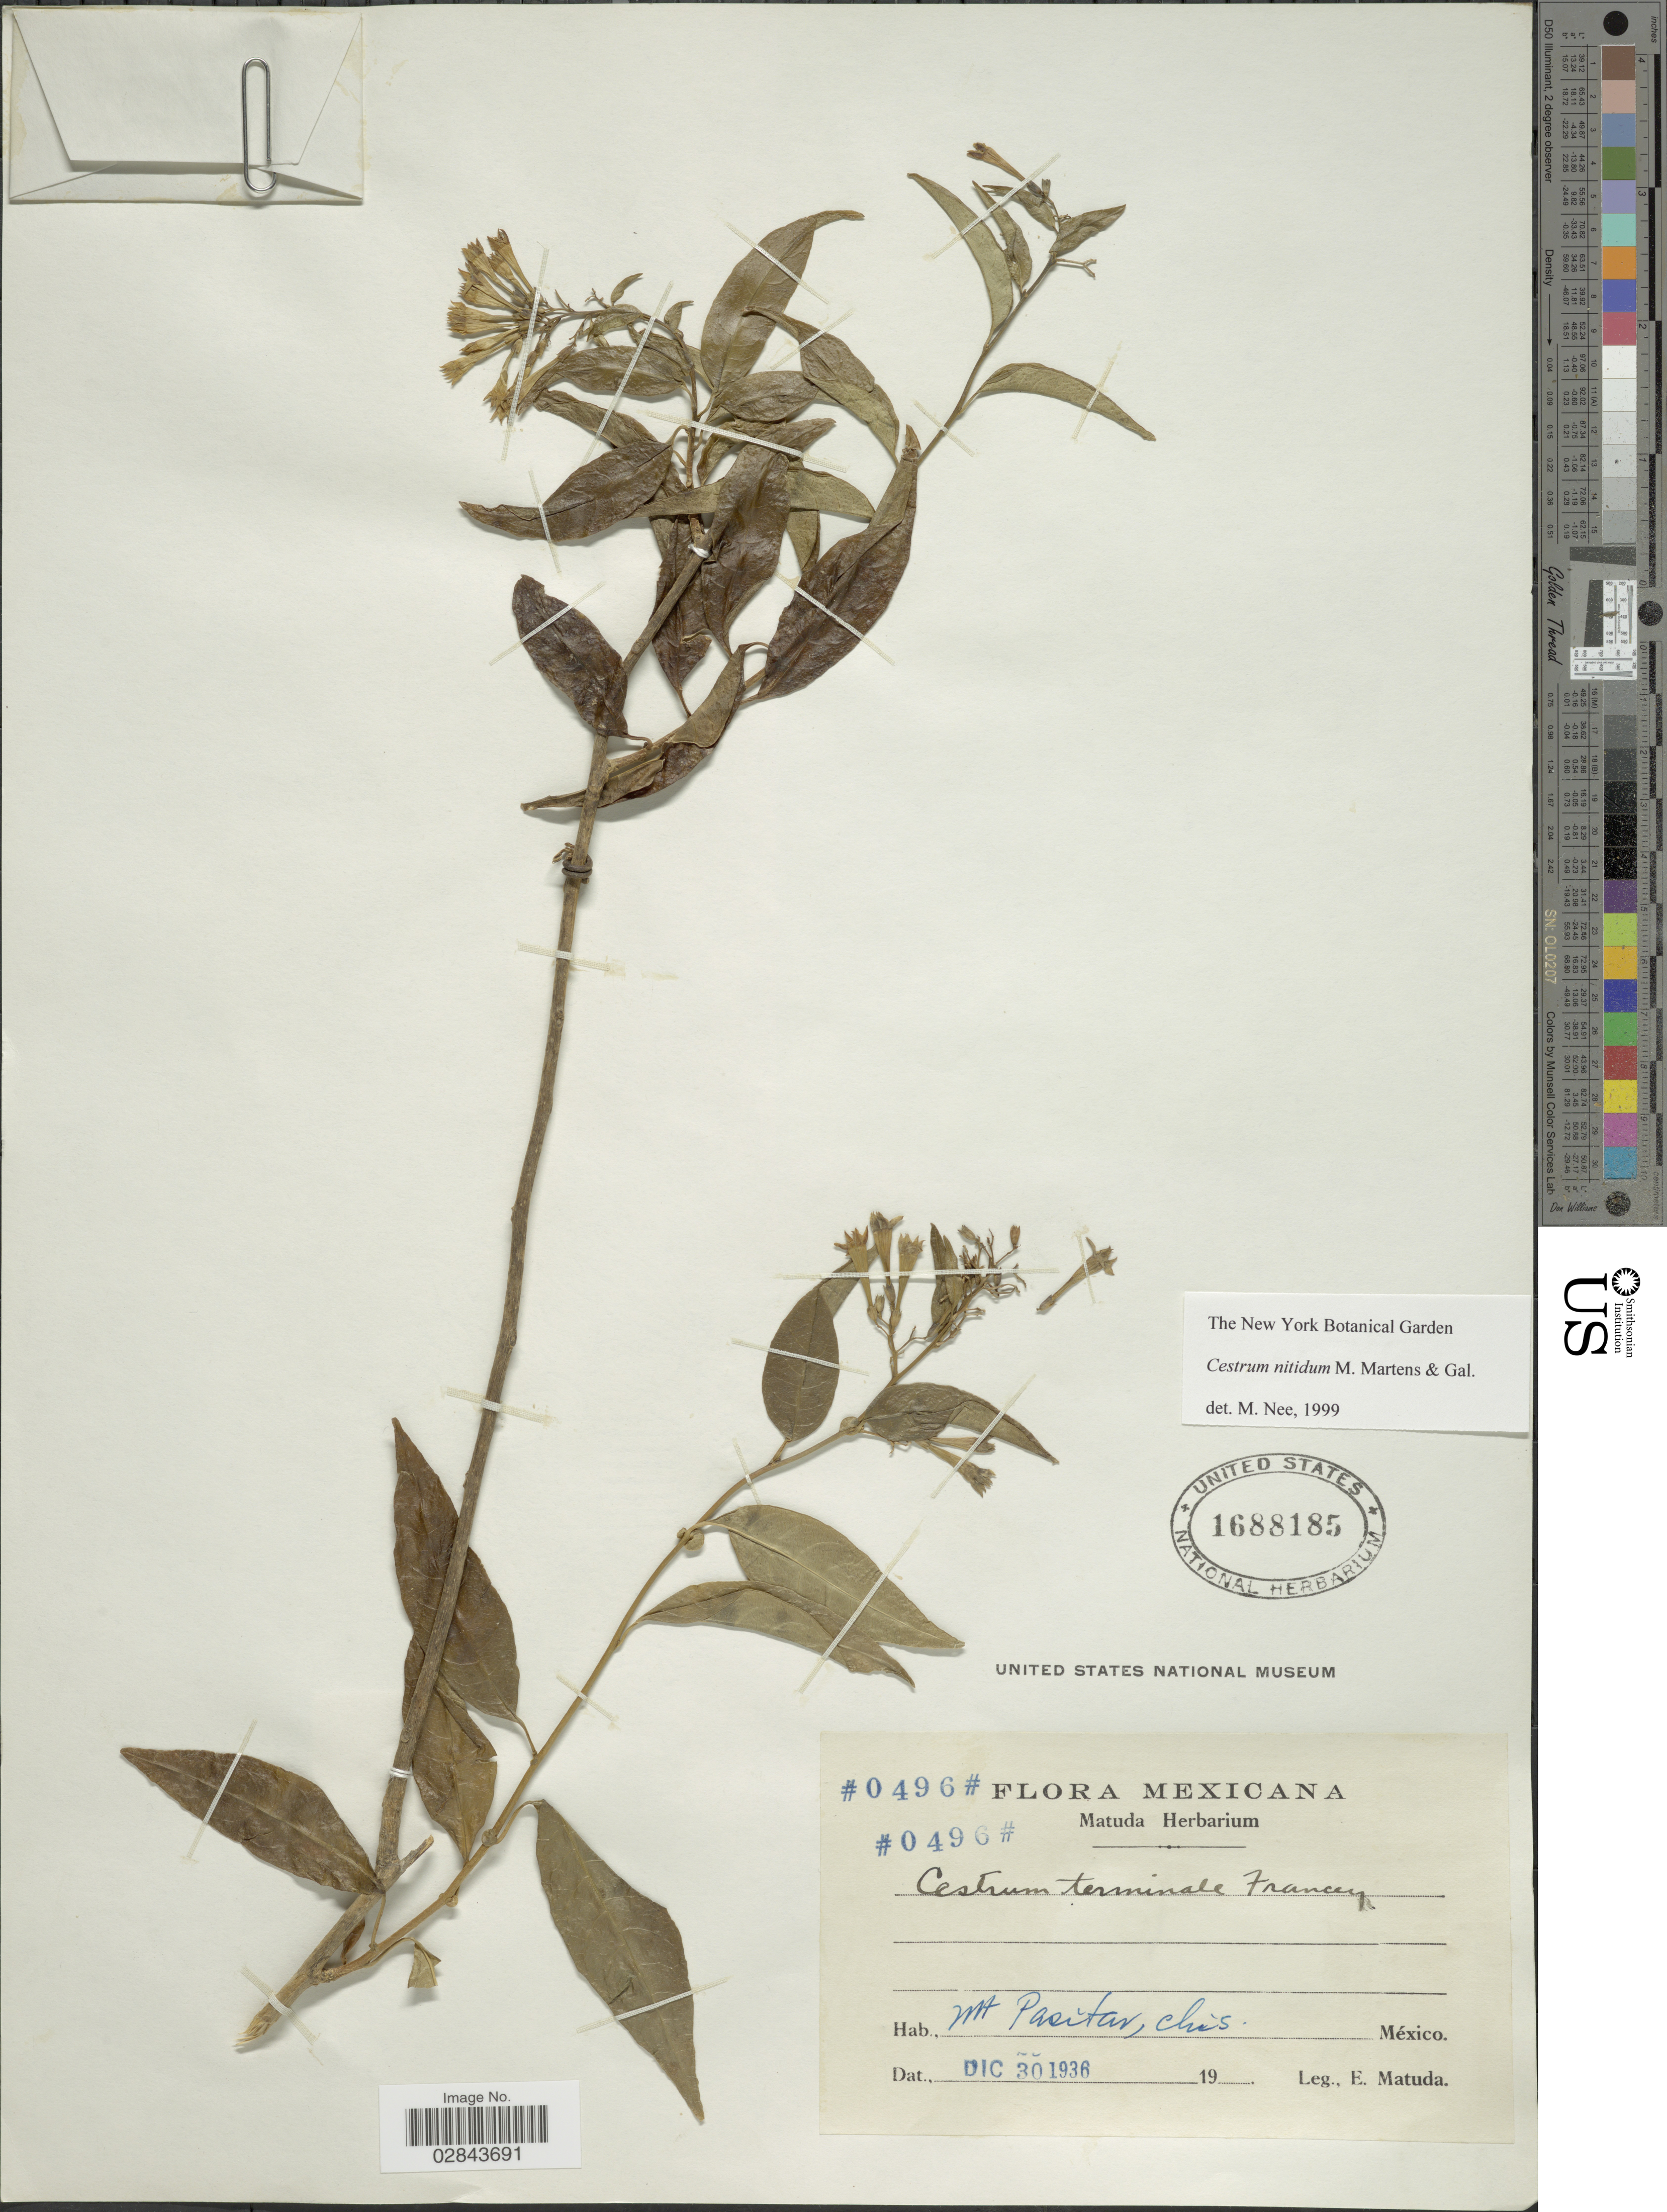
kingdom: Plantae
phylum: Tracheophyta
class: Magnoliopsida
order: Solanales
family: Solanaceae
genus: Cestrum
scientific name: Cestrum nitidum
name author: M. Martens & Galeotti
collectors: E. Matuda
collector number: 0496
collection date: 1936-12-30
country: Mexico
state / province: Chiapas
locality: Mt. Pasitan.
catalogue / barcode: US 1688185